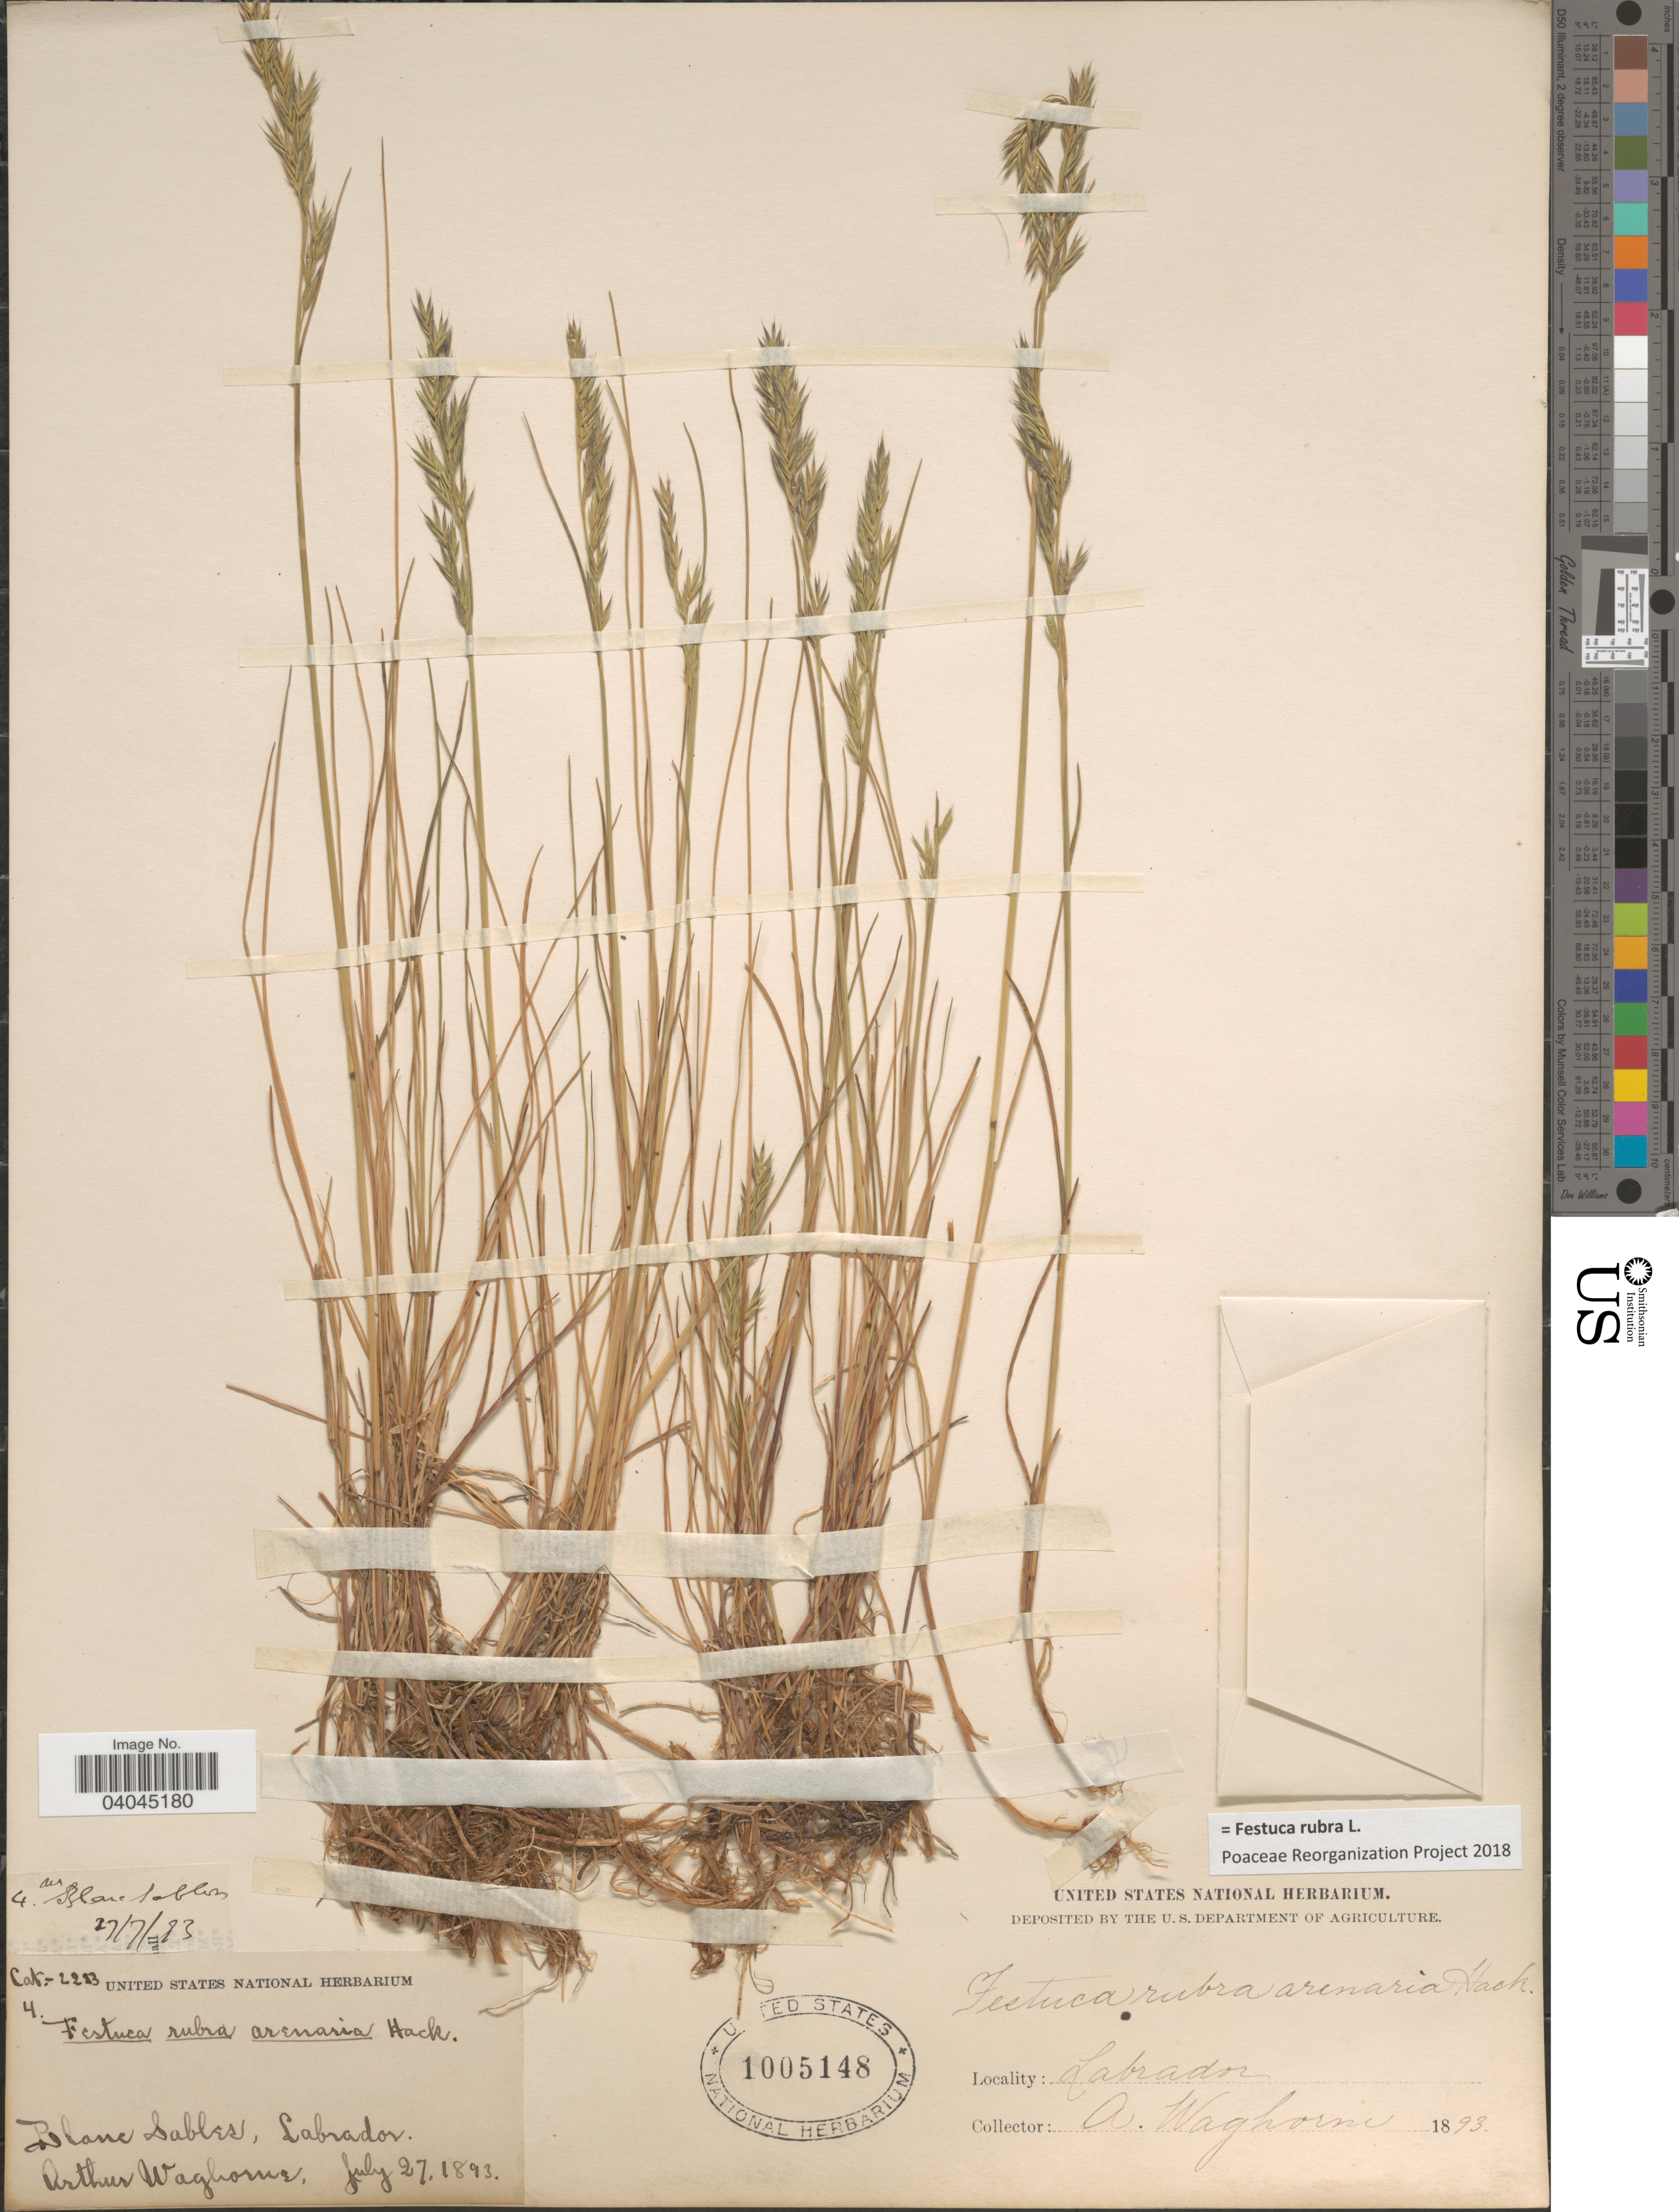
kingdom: Plantae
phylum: Tracheophyta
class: Liliopsida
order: Poales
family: Poaceae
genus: Festuca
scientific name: Festuca rubra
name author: L.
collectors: A. Waghorne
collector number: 4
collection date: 1893-07-27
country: Canada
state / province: Newfoundland and Labrador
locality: Blanc Sablon, Labrador.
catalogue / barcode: US 1005148